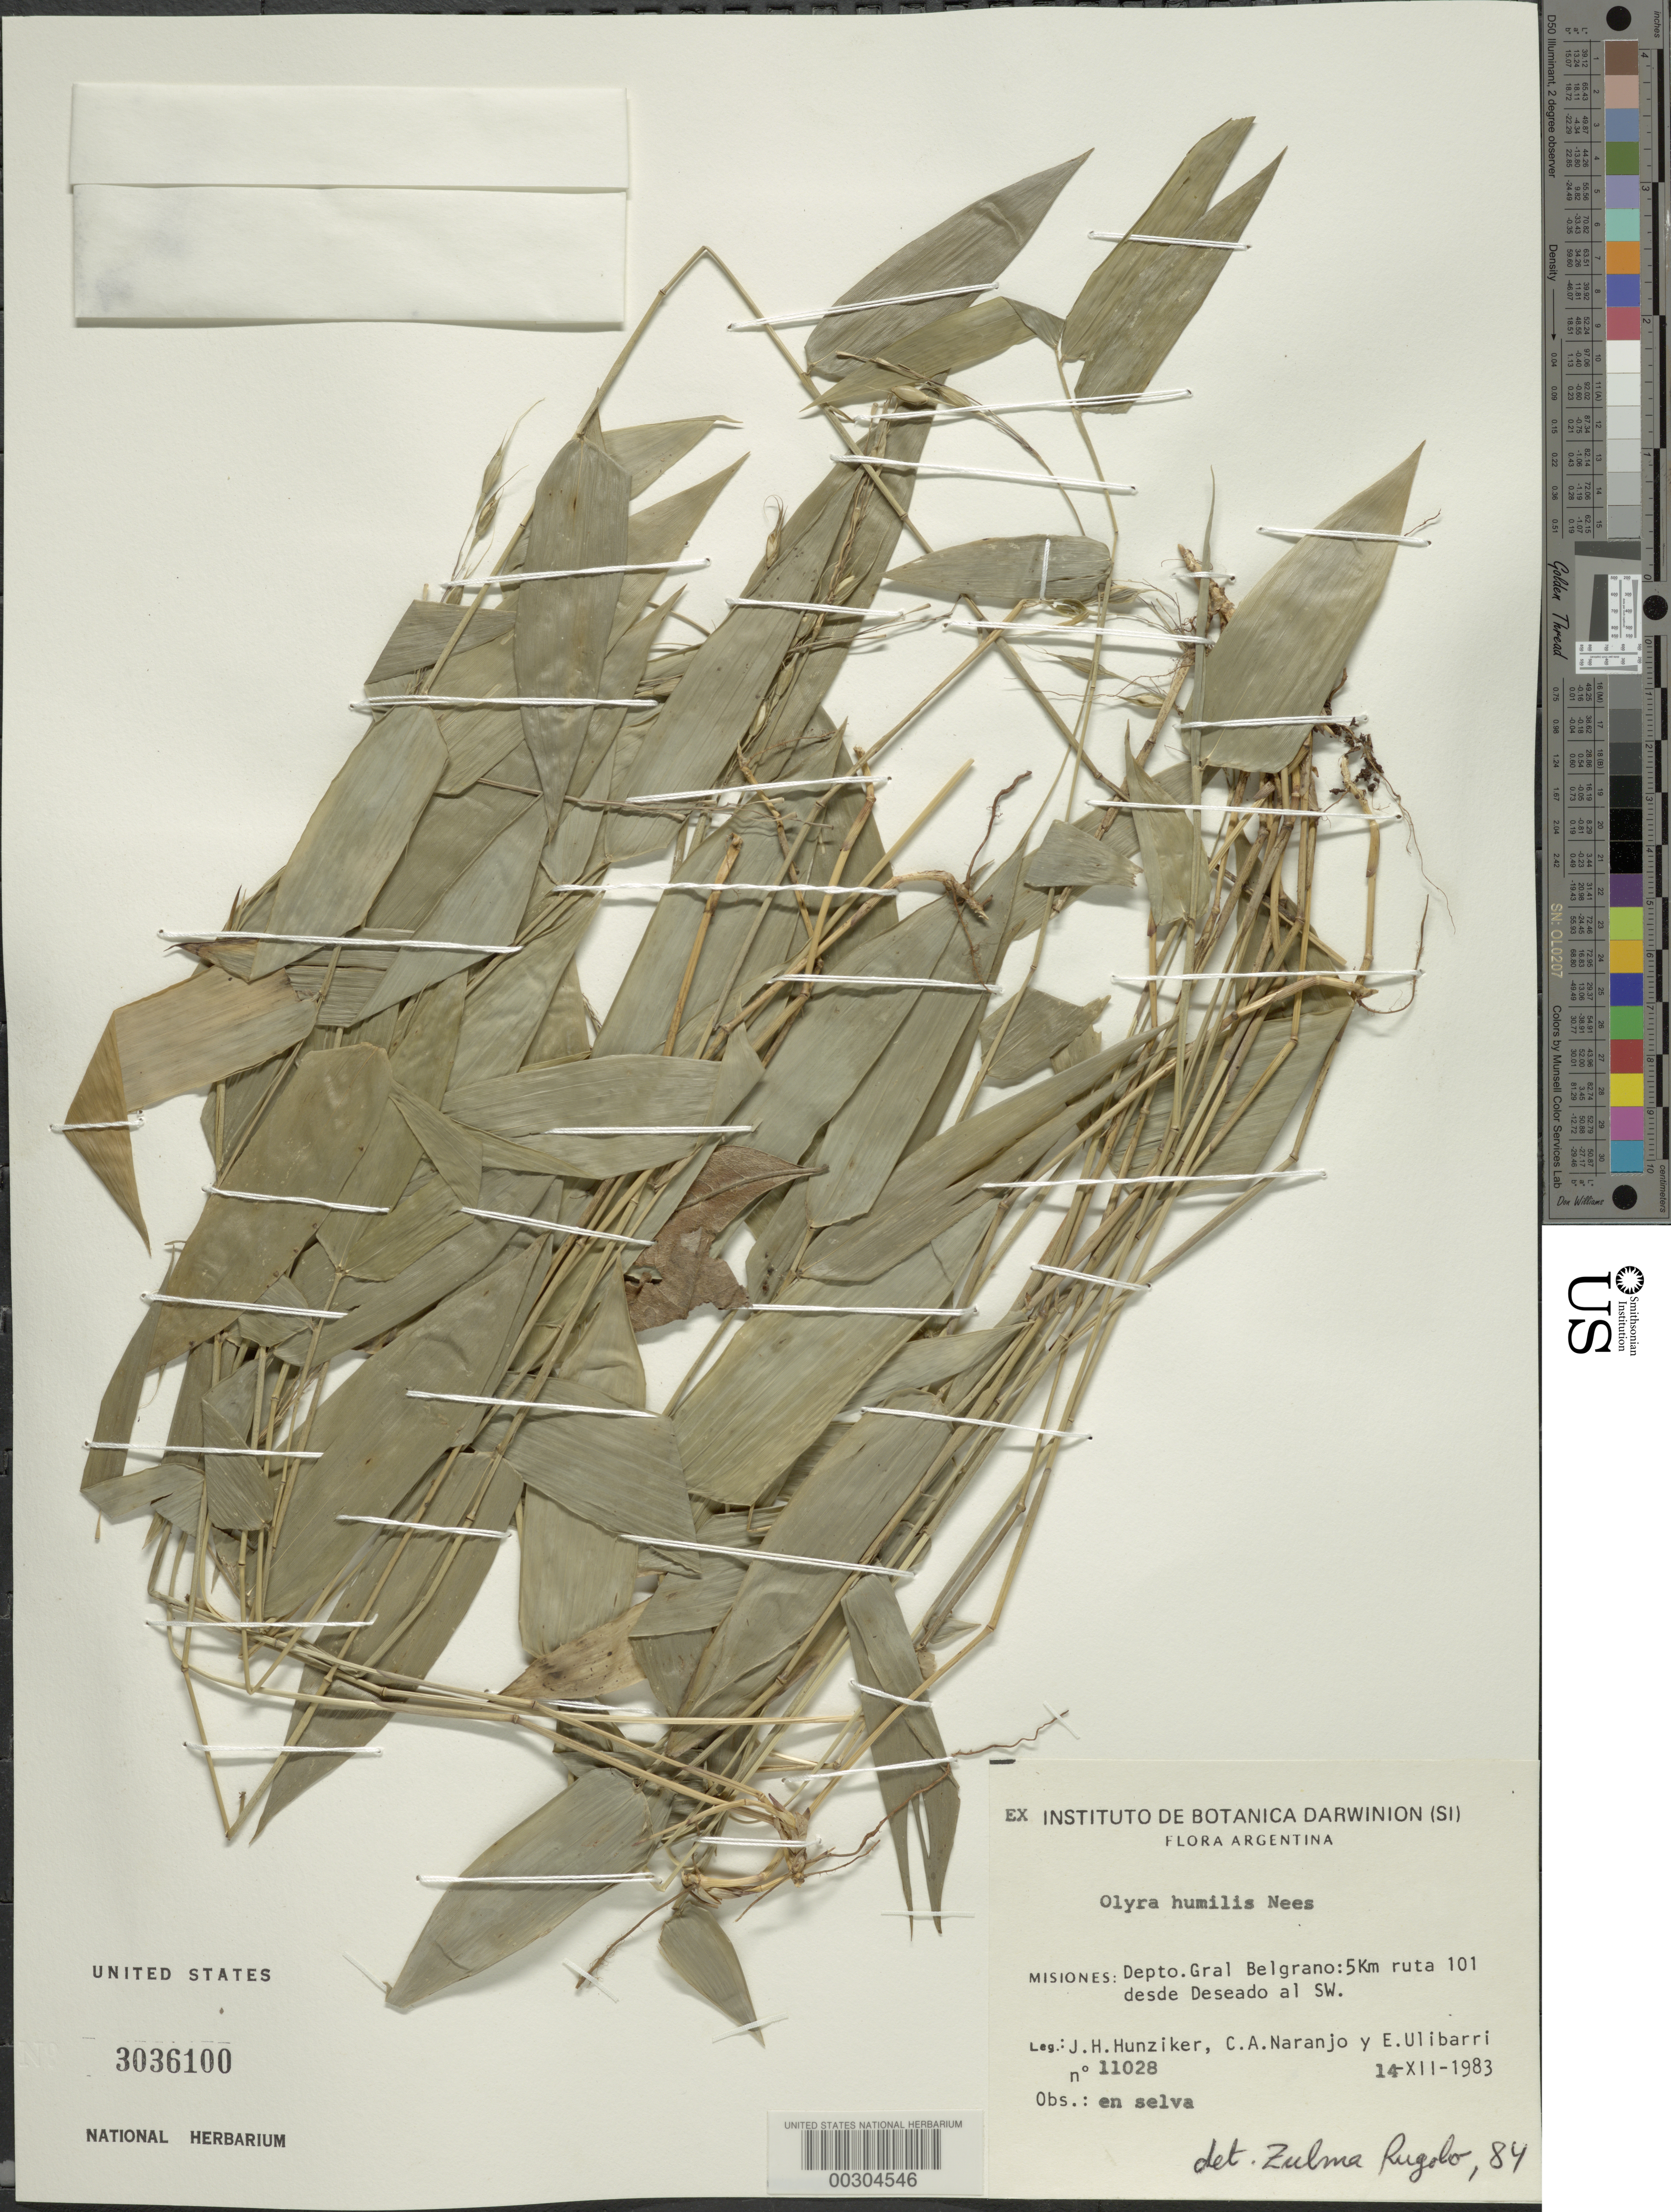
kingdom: Plantae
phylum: Tracheophyta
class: Liliopsida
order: Poales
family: Poaceae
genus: Olyra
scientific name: Olyra humilis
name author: Nees in Mart.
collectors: J. H. Hunziker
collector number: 11028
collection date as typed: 14 Dec 1983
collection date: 1983-12-14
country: Argentina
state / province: Corrientes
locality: Ruta 101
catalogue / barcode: US 3036100